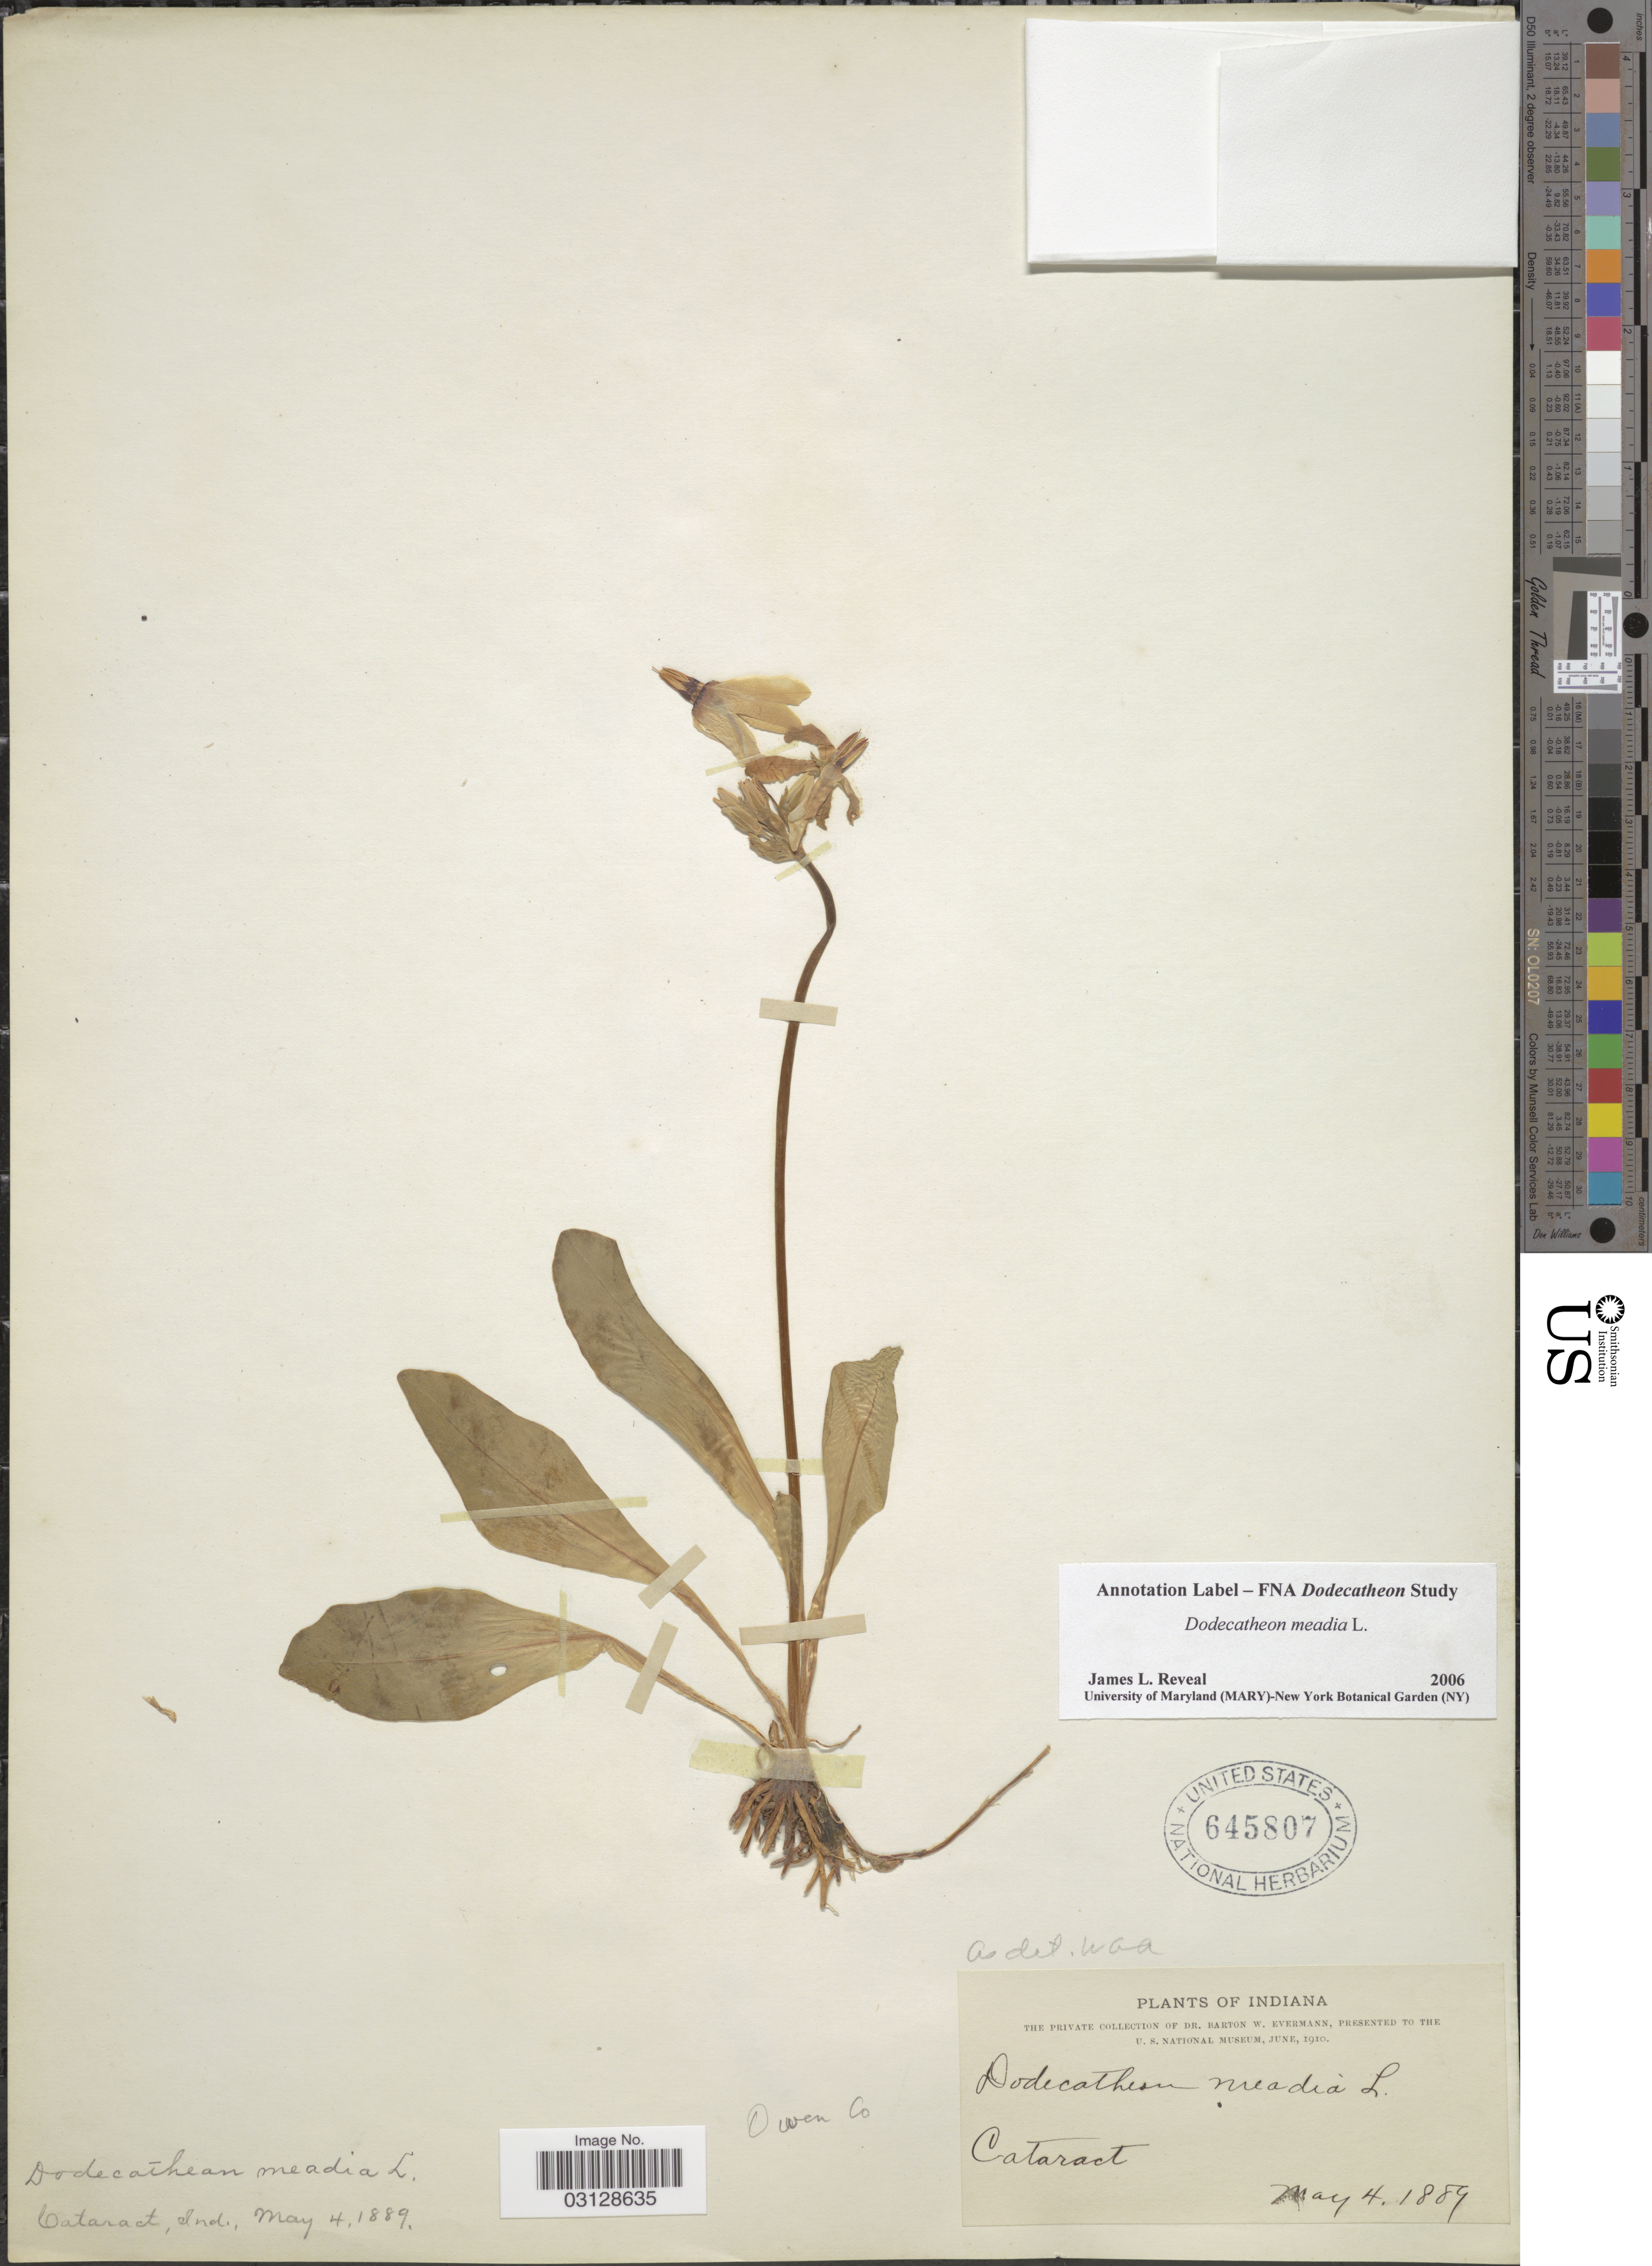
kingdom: Plantae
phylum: Tracheophyta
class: Magnoliopsida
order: Ericales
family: Primulaceae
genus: Dodecatheon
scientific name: Dodecatheon meadia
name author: L.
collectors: B. W. Evermann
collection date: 1889-05-04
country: United States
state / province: Indiana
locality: Cataract. Owen Co.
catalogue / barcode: US 645807